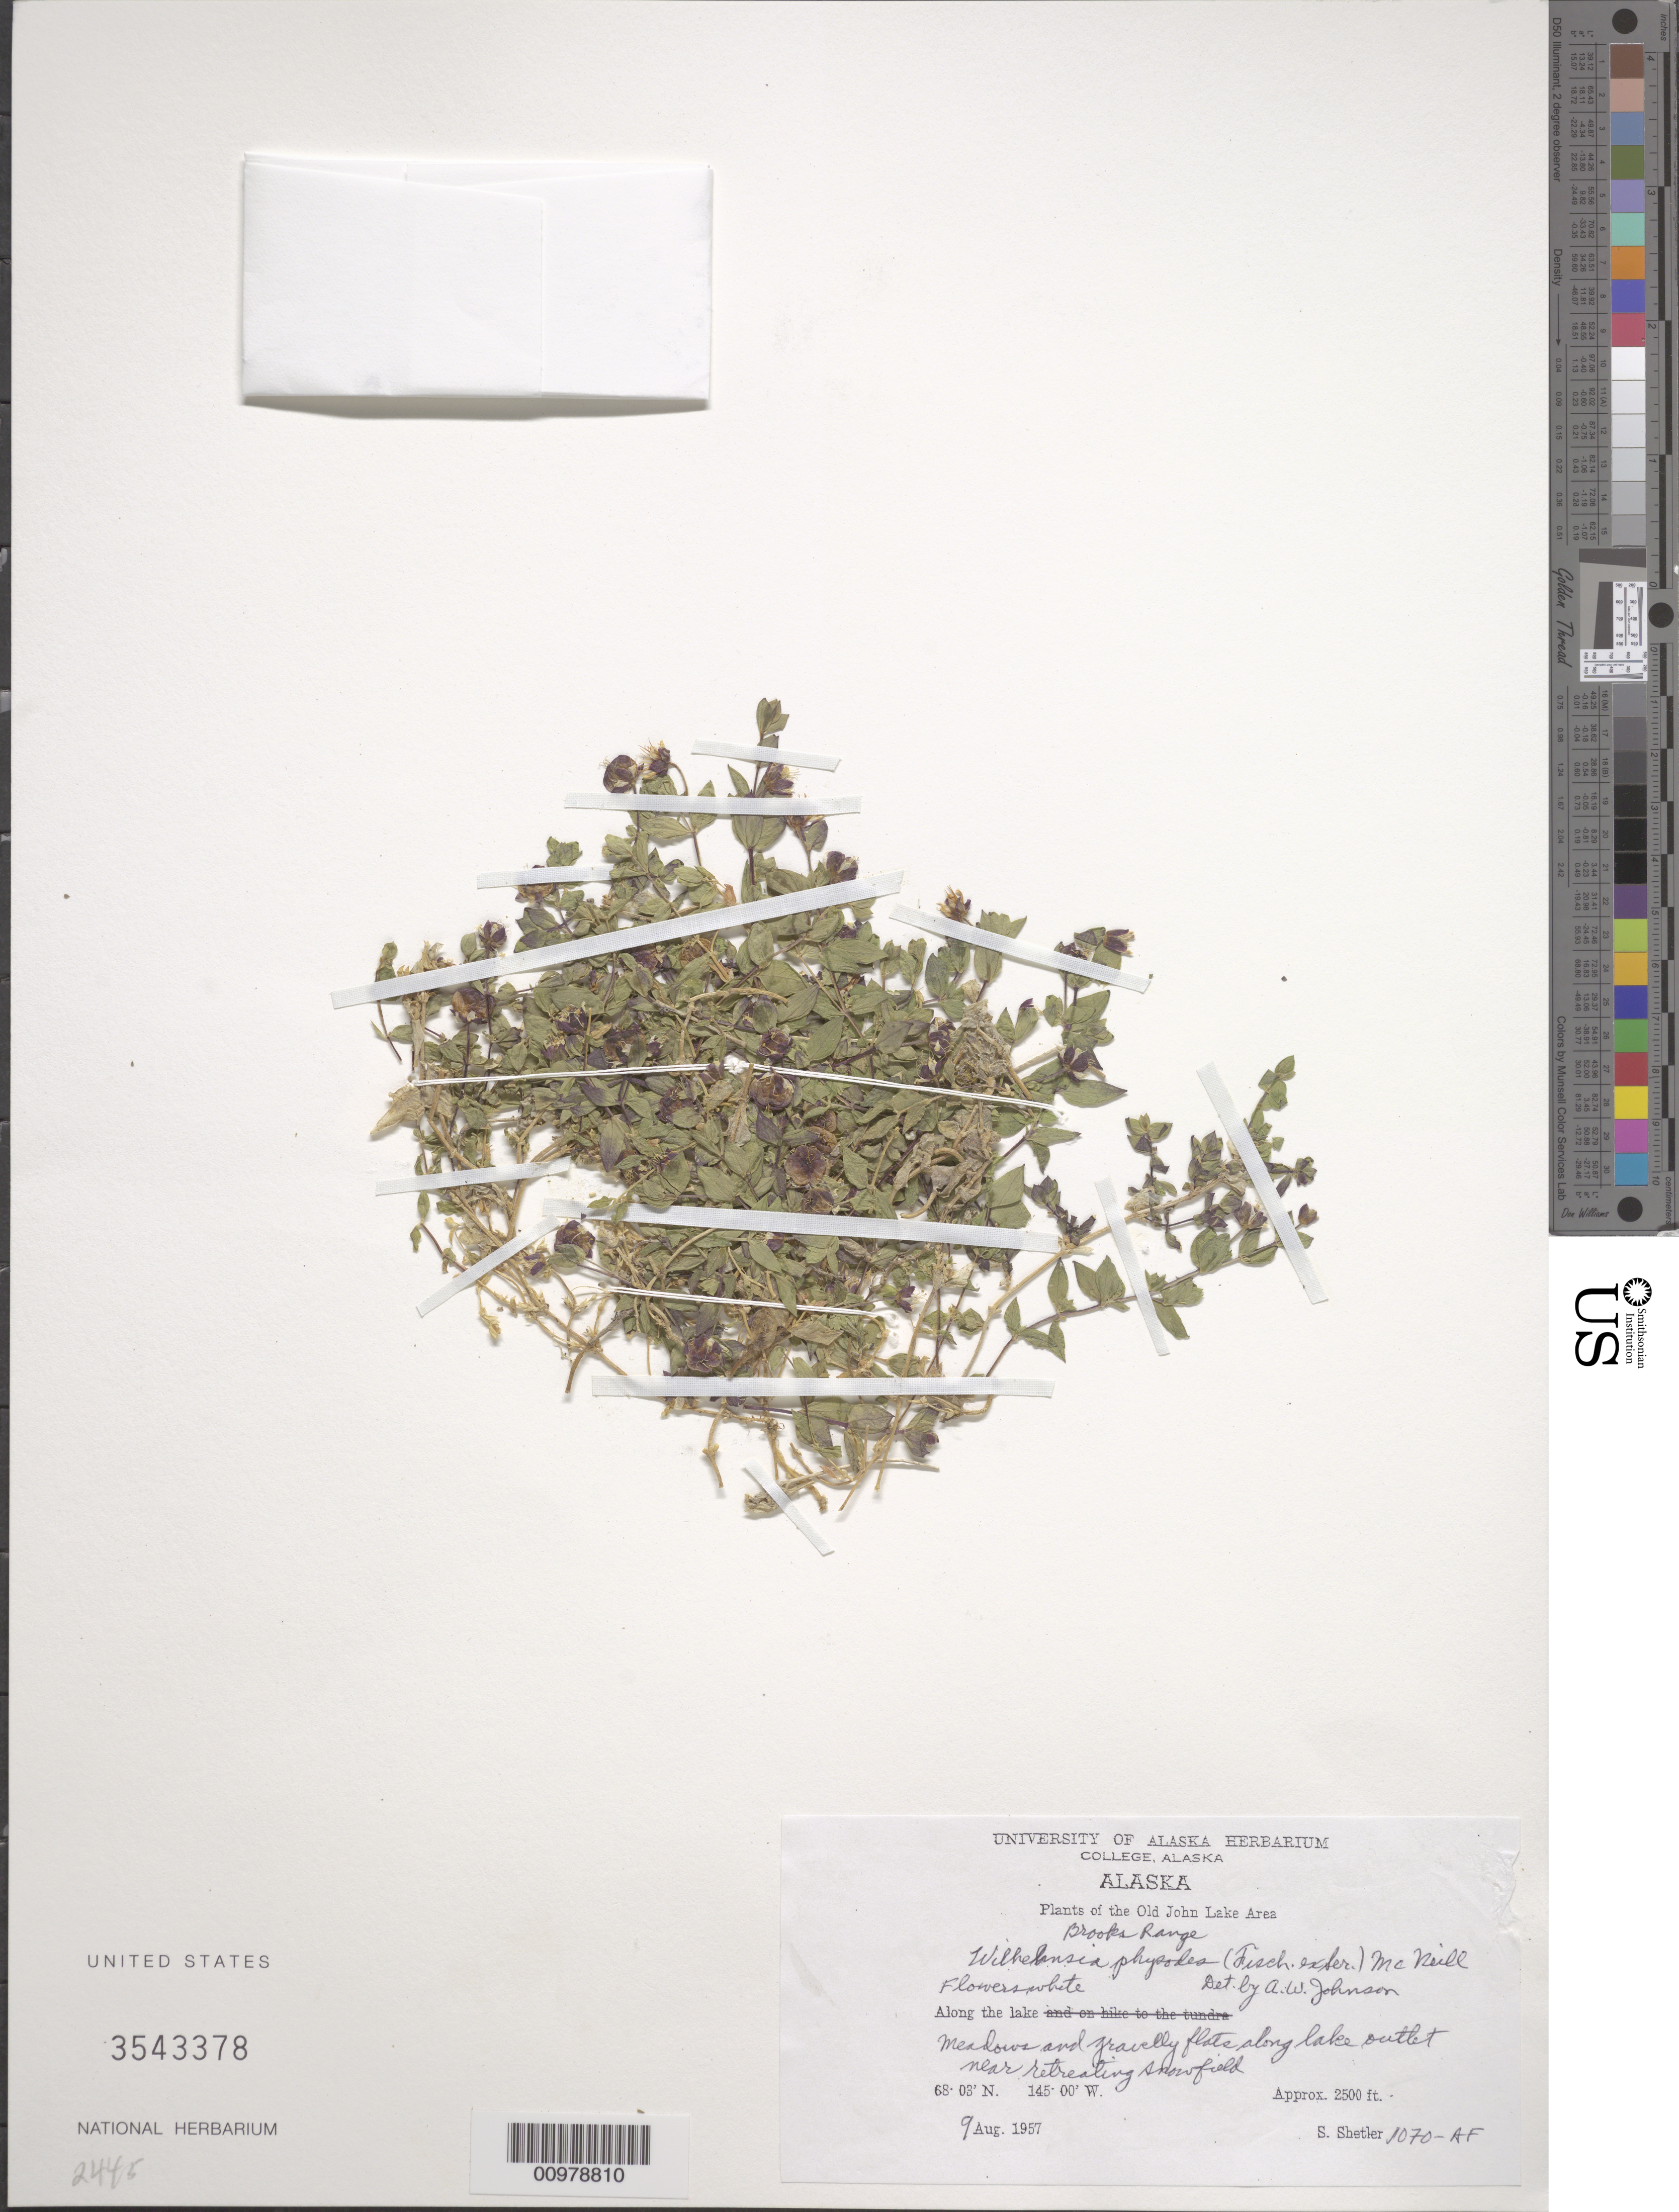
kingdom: Plantae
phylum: Tracheophyta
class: Magnoliopsida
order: Caryophyllales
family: Caryophyllaceae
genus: Wilhelmsia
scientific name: Wilhelmsia physodes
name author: (Fisch. ex Ser.) McNeill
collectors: S. Shetler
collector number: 1070-AF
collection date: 1957-08-09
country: United States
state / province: Alaska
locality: Old John Lake Area. Brooks Range. Along the lake. Along lake outlet near retreating snowfield.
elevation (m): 762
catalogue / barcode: US 3543378